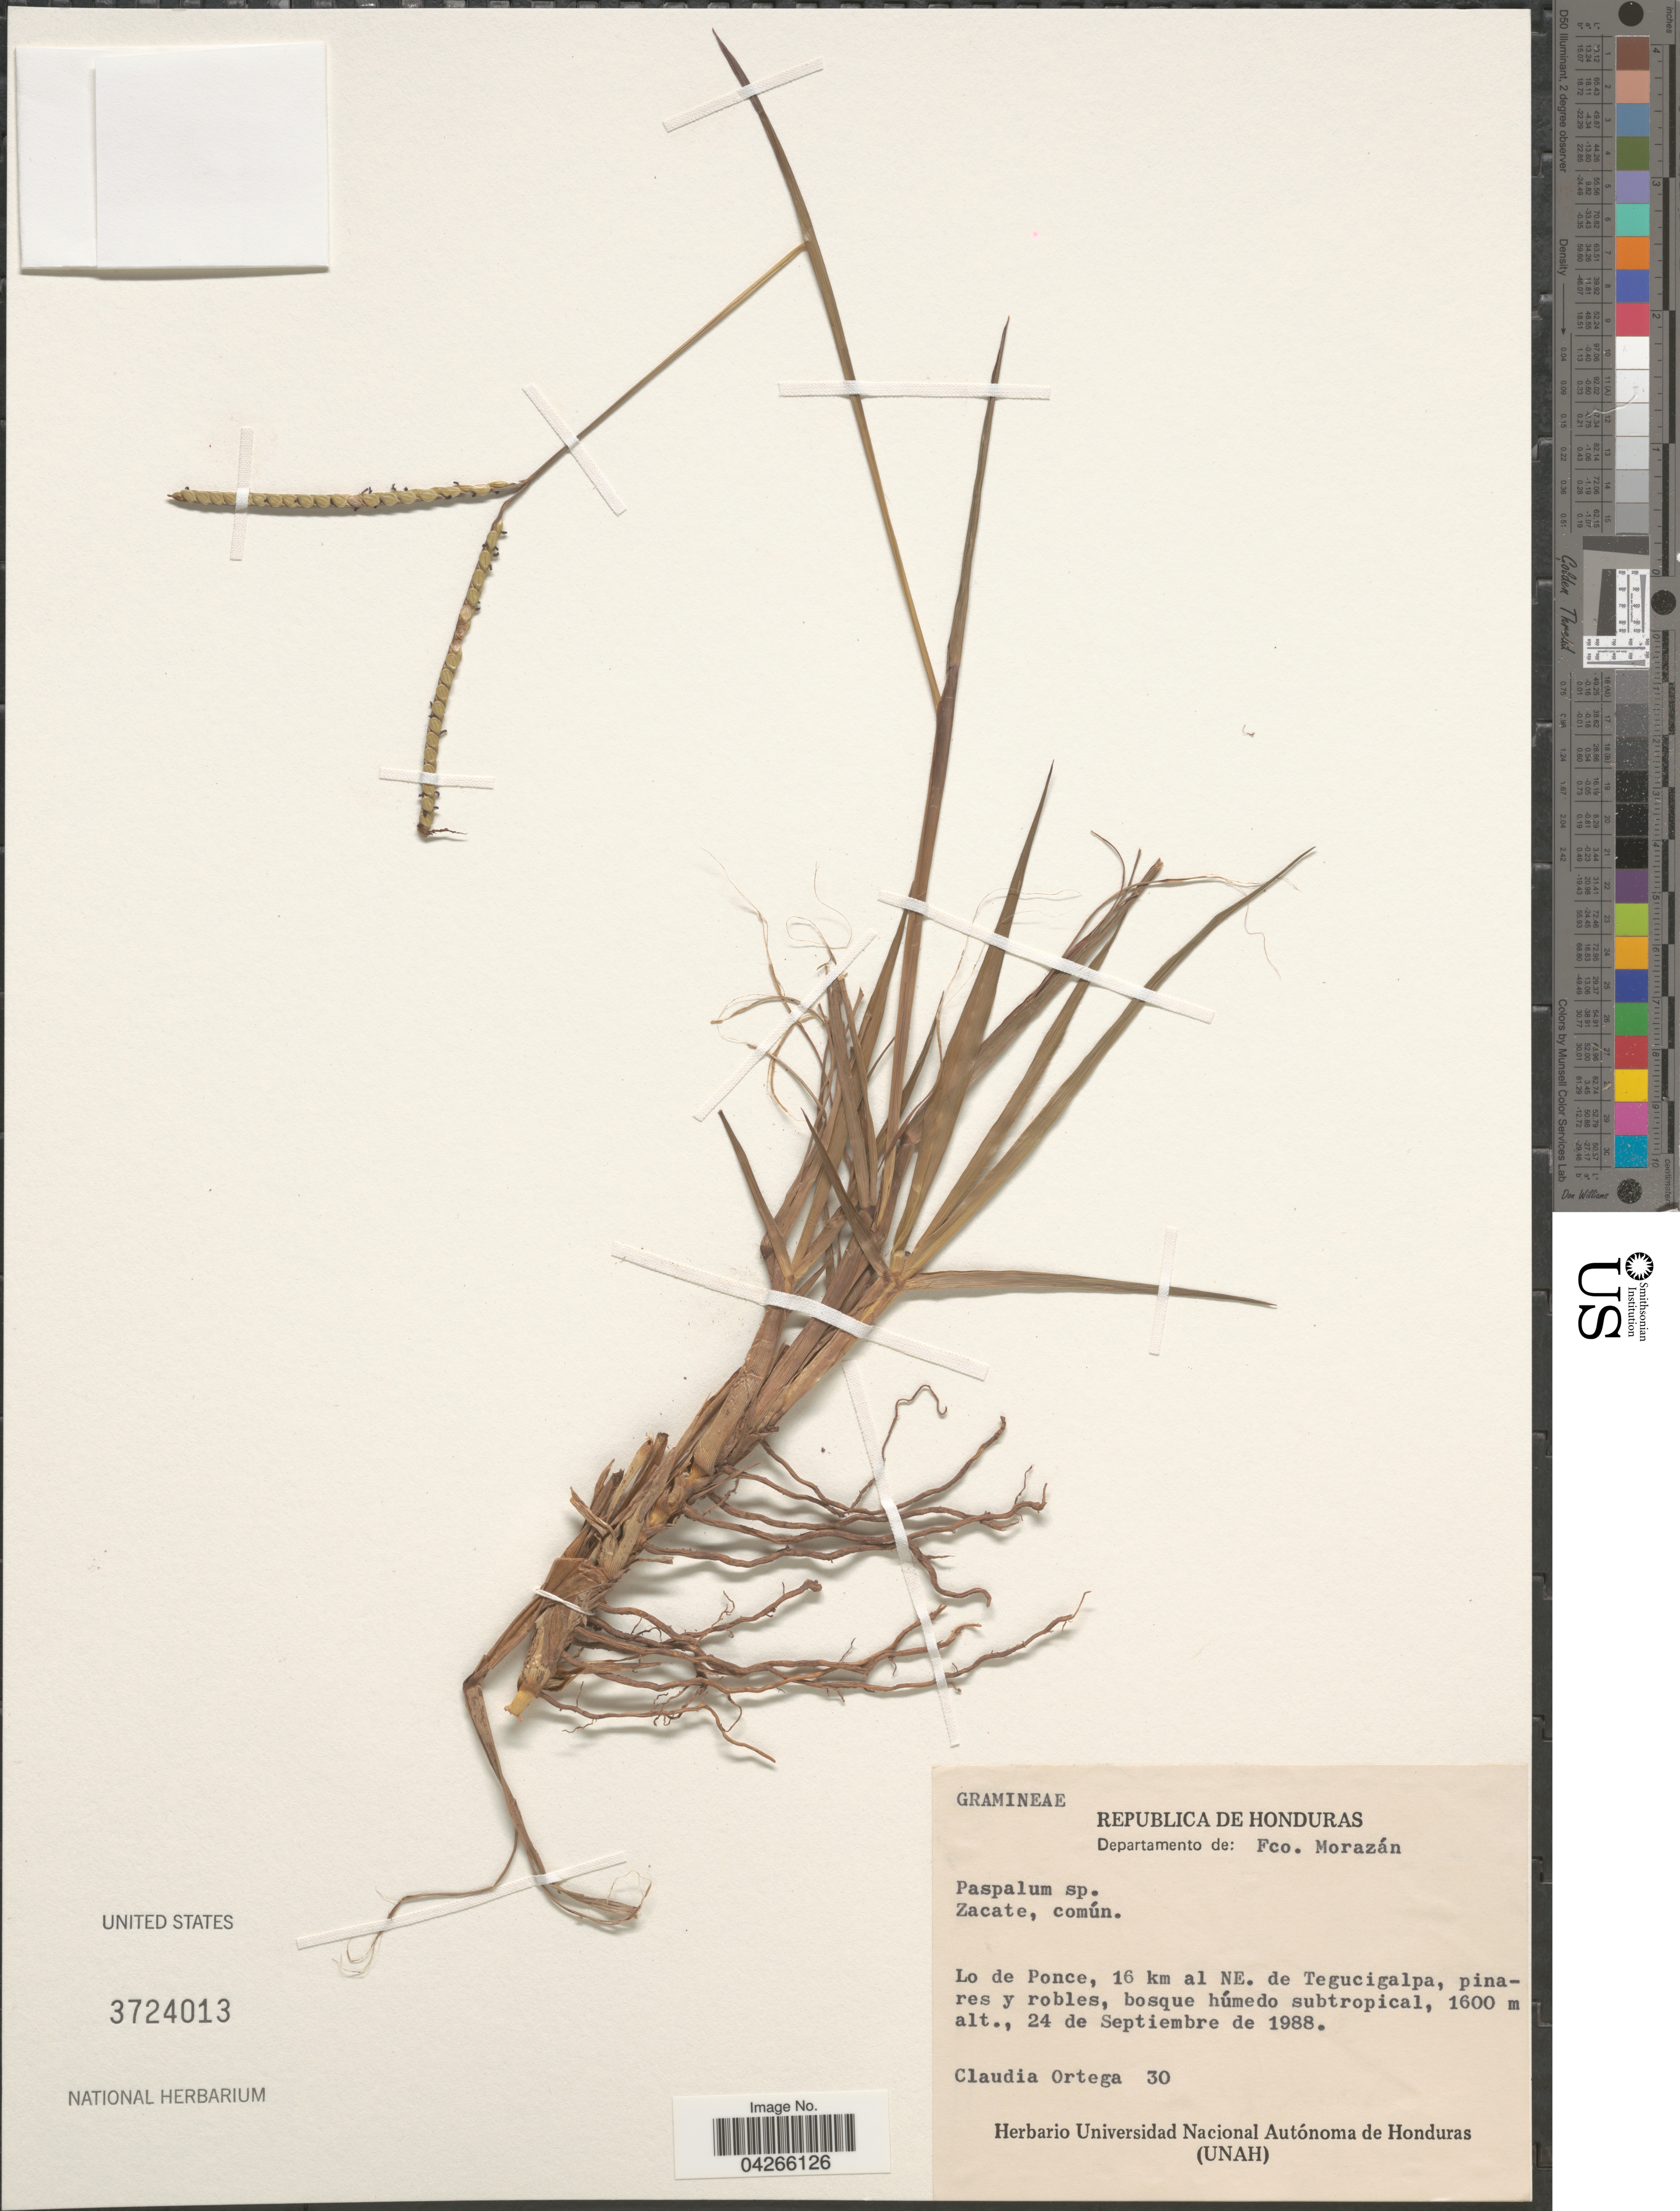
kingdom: Plantae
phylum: Tracheophyta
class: Liliopsida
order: Poales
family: Poaceae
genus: Paspalum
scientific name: Paspalum sp.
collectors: C. Ortega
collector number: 30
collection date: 1988-09-24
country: Honduras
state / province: Fco. Morazán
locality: Departamento de: Fco. Morazán. Lo de Ponce, 16 km al NE. de Tegucigalpa, pinares y robles, bosque húmedo subtropical.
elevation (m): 1600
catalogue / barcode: US 3724013